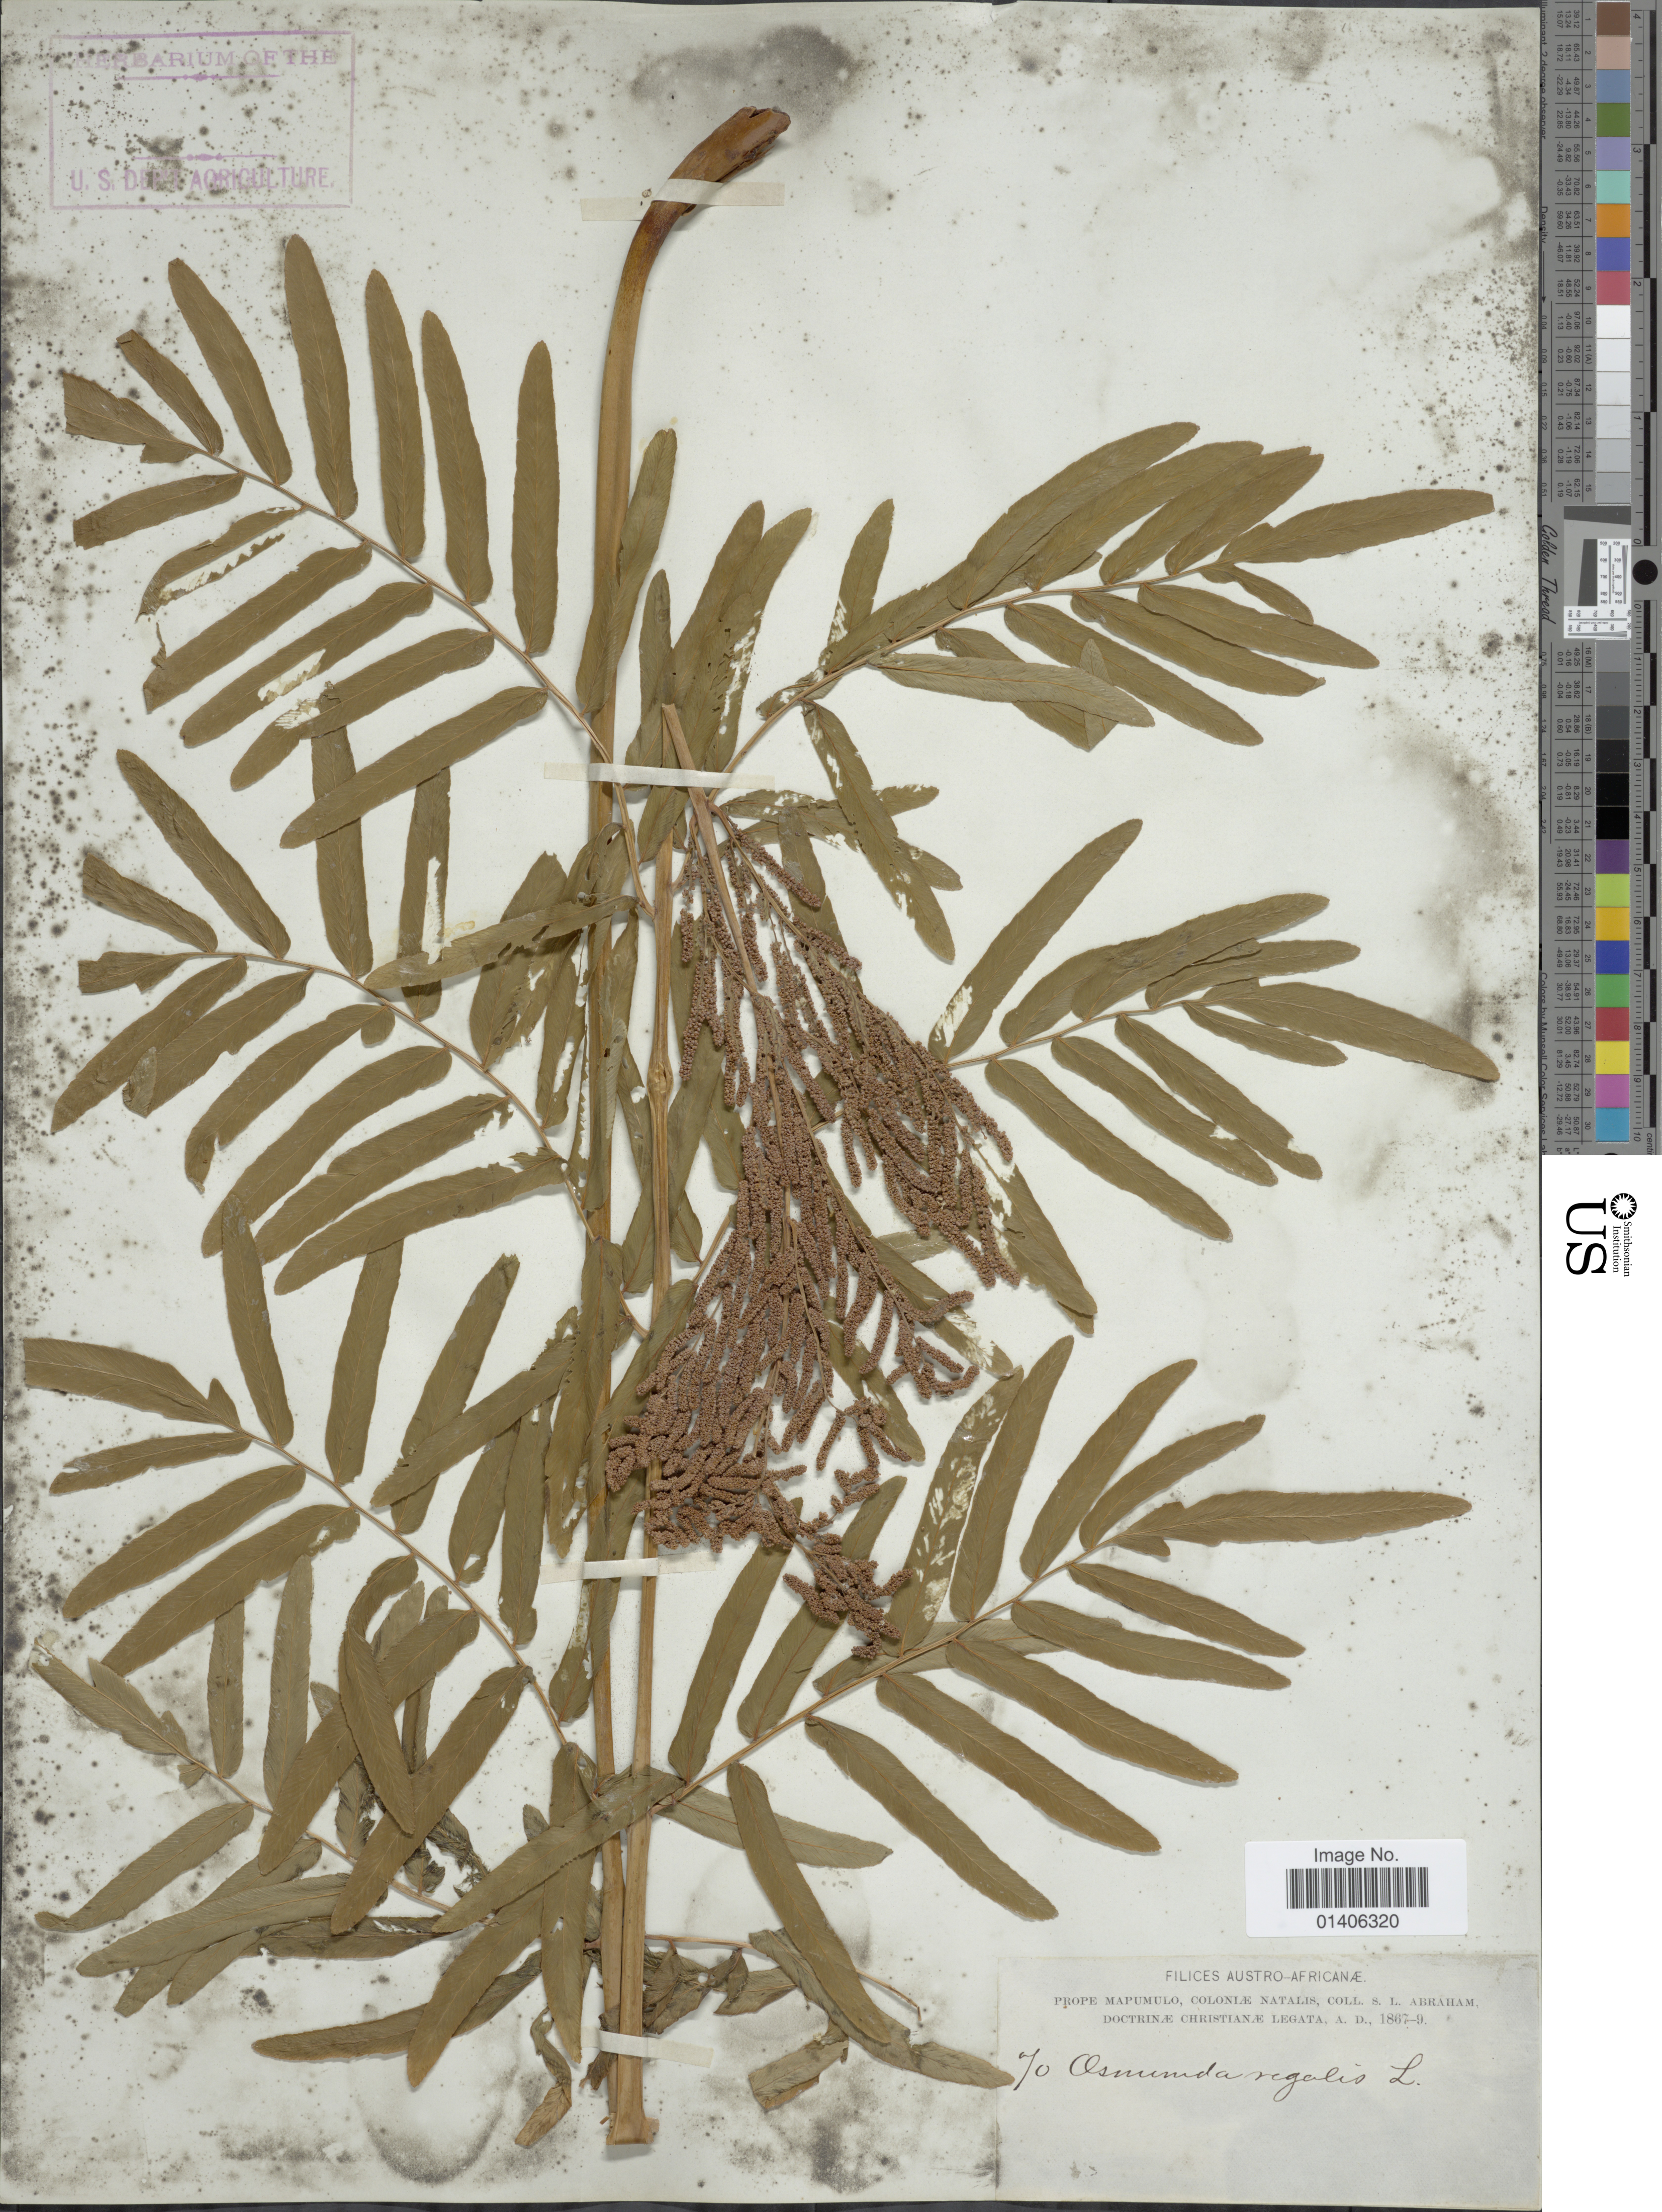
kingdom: Plantae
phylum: Tracheophyta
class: Polypodiopsida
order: Osmundales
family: Osmundaceae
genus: Osmunda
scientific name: Osmunda regalis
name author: L.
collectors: S. Abraham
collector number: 70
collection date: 1867/1869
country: South Africa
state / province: KwaZulu-Natal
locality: Austro-africanæ, prope Mapumulo